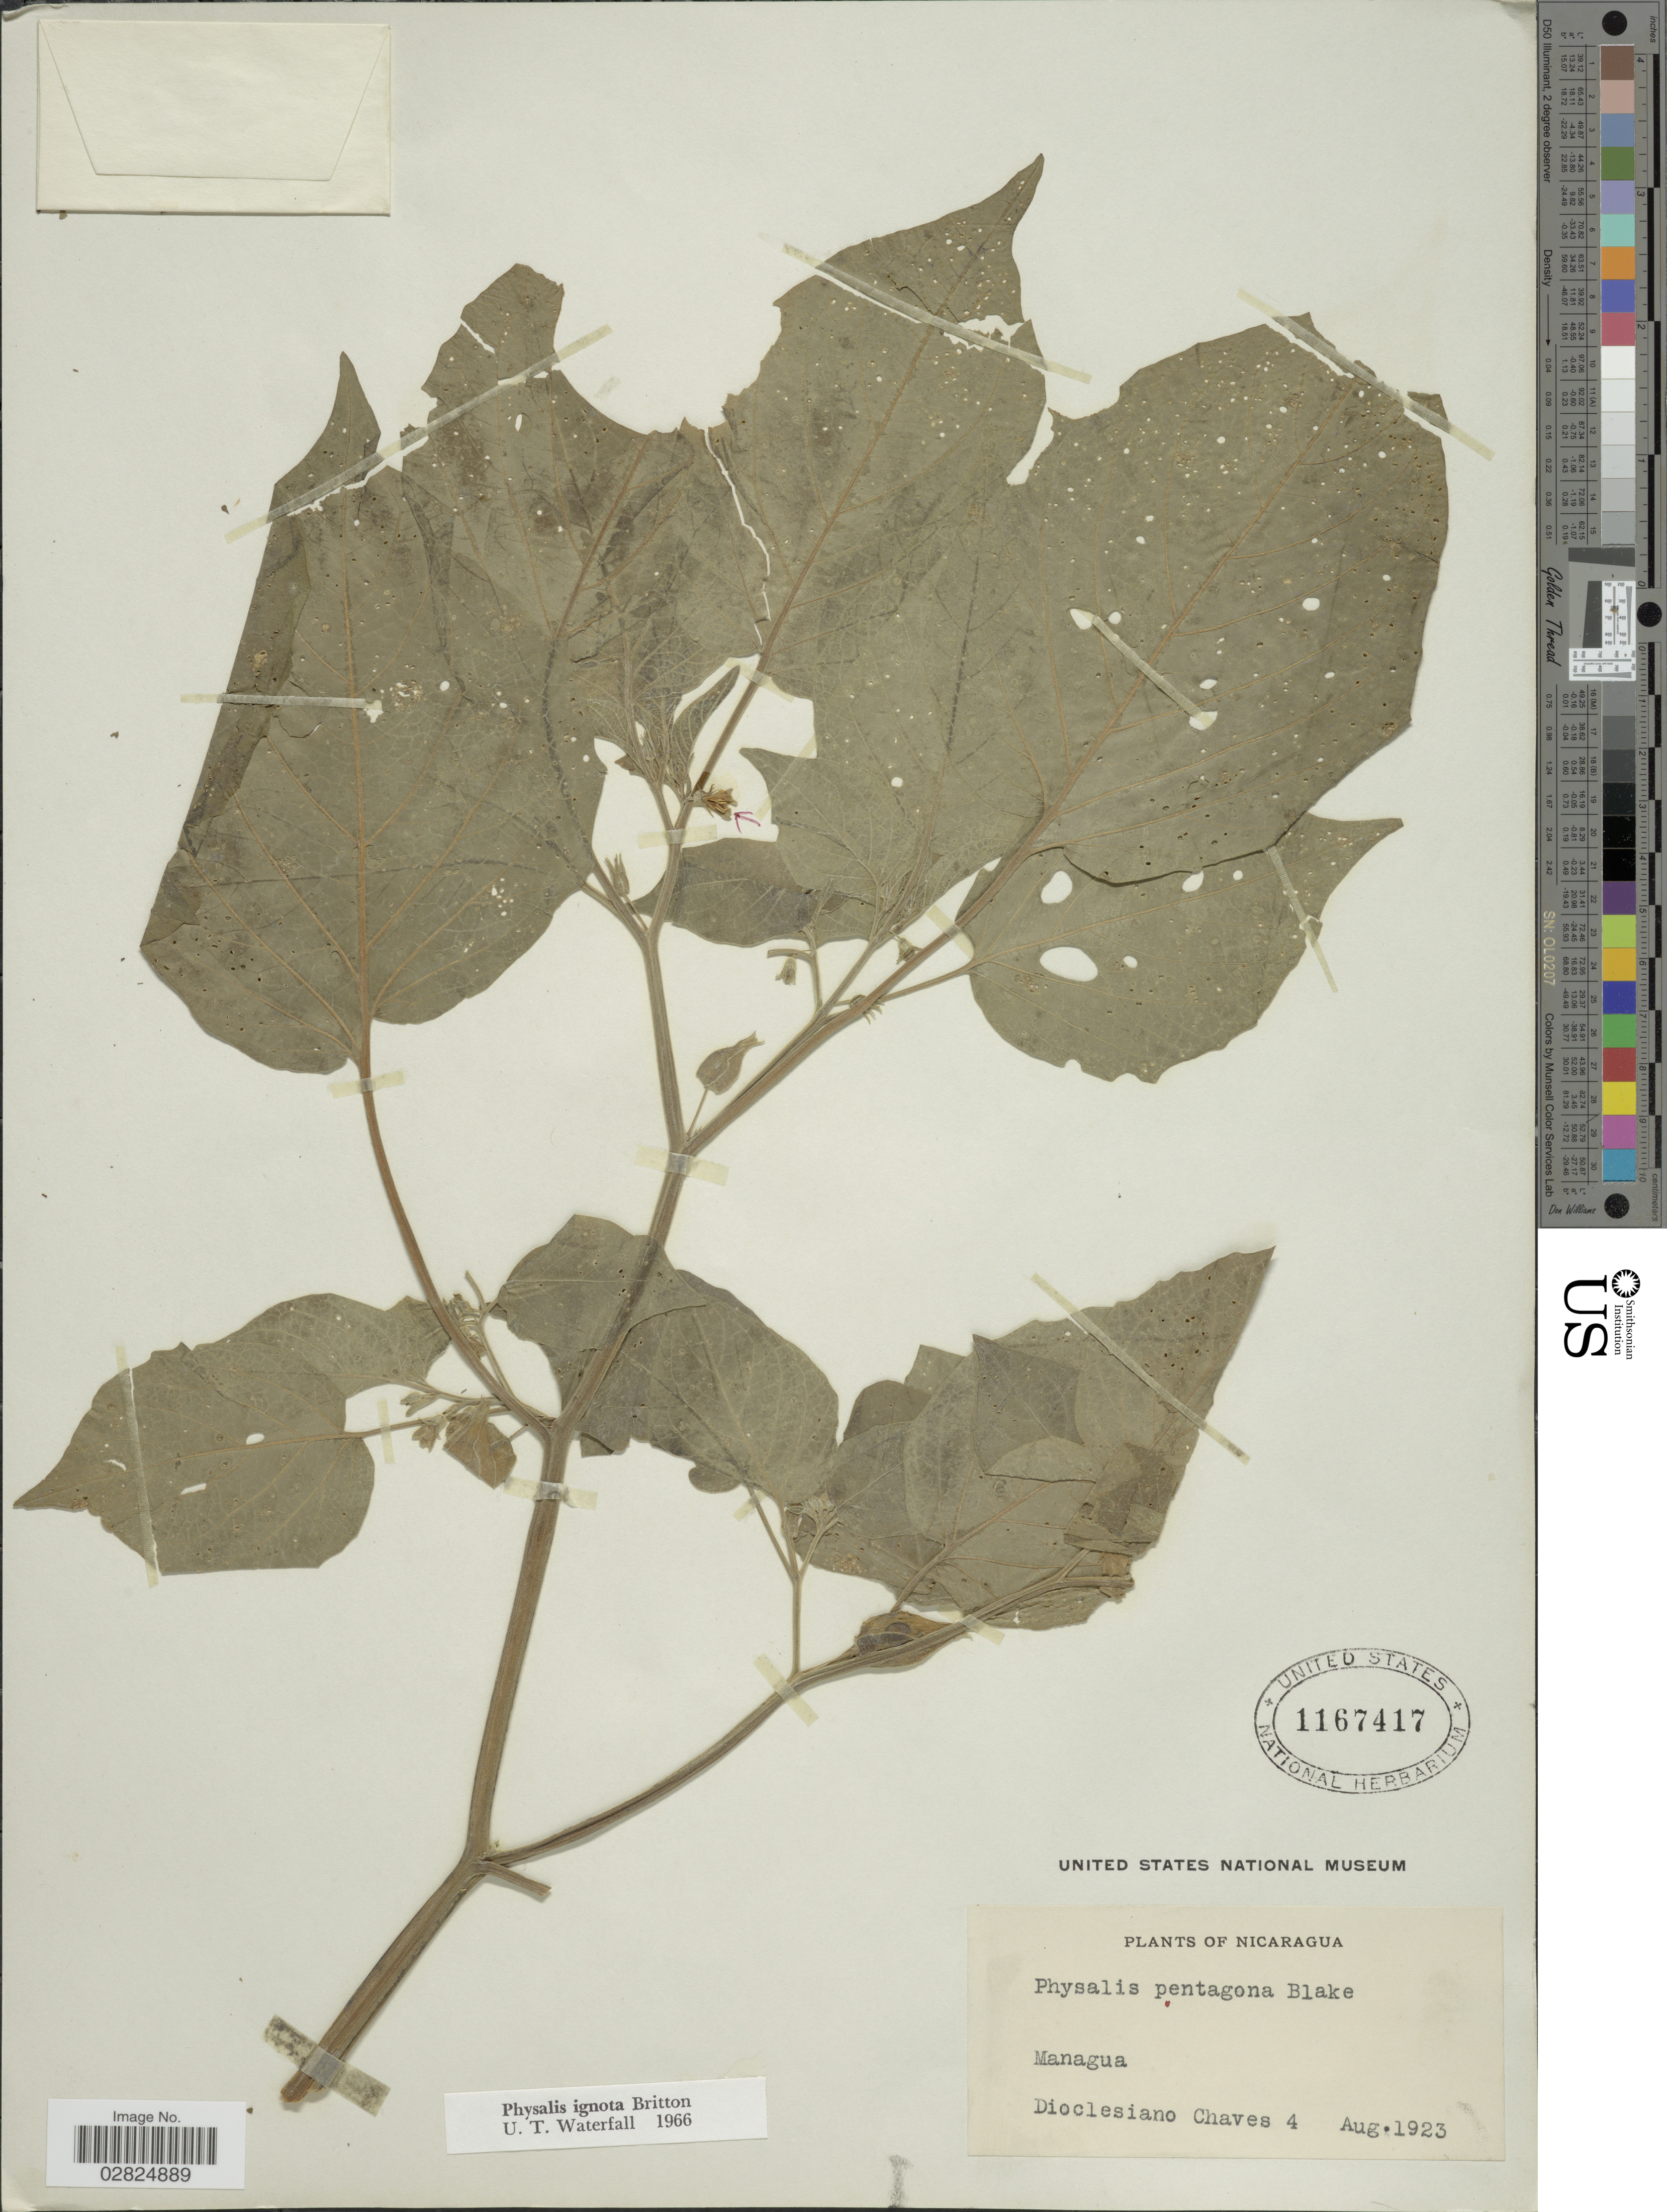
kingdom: Plantae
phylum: Tracheophyta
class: Magnoliopsida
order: Solanales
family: Solanaceae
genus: Physalis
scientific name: Physalis ignota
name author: Britton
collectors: D. Chaves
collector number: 4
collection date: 1923-08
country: Nicaragua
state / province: Managua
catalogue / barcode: US 1167417